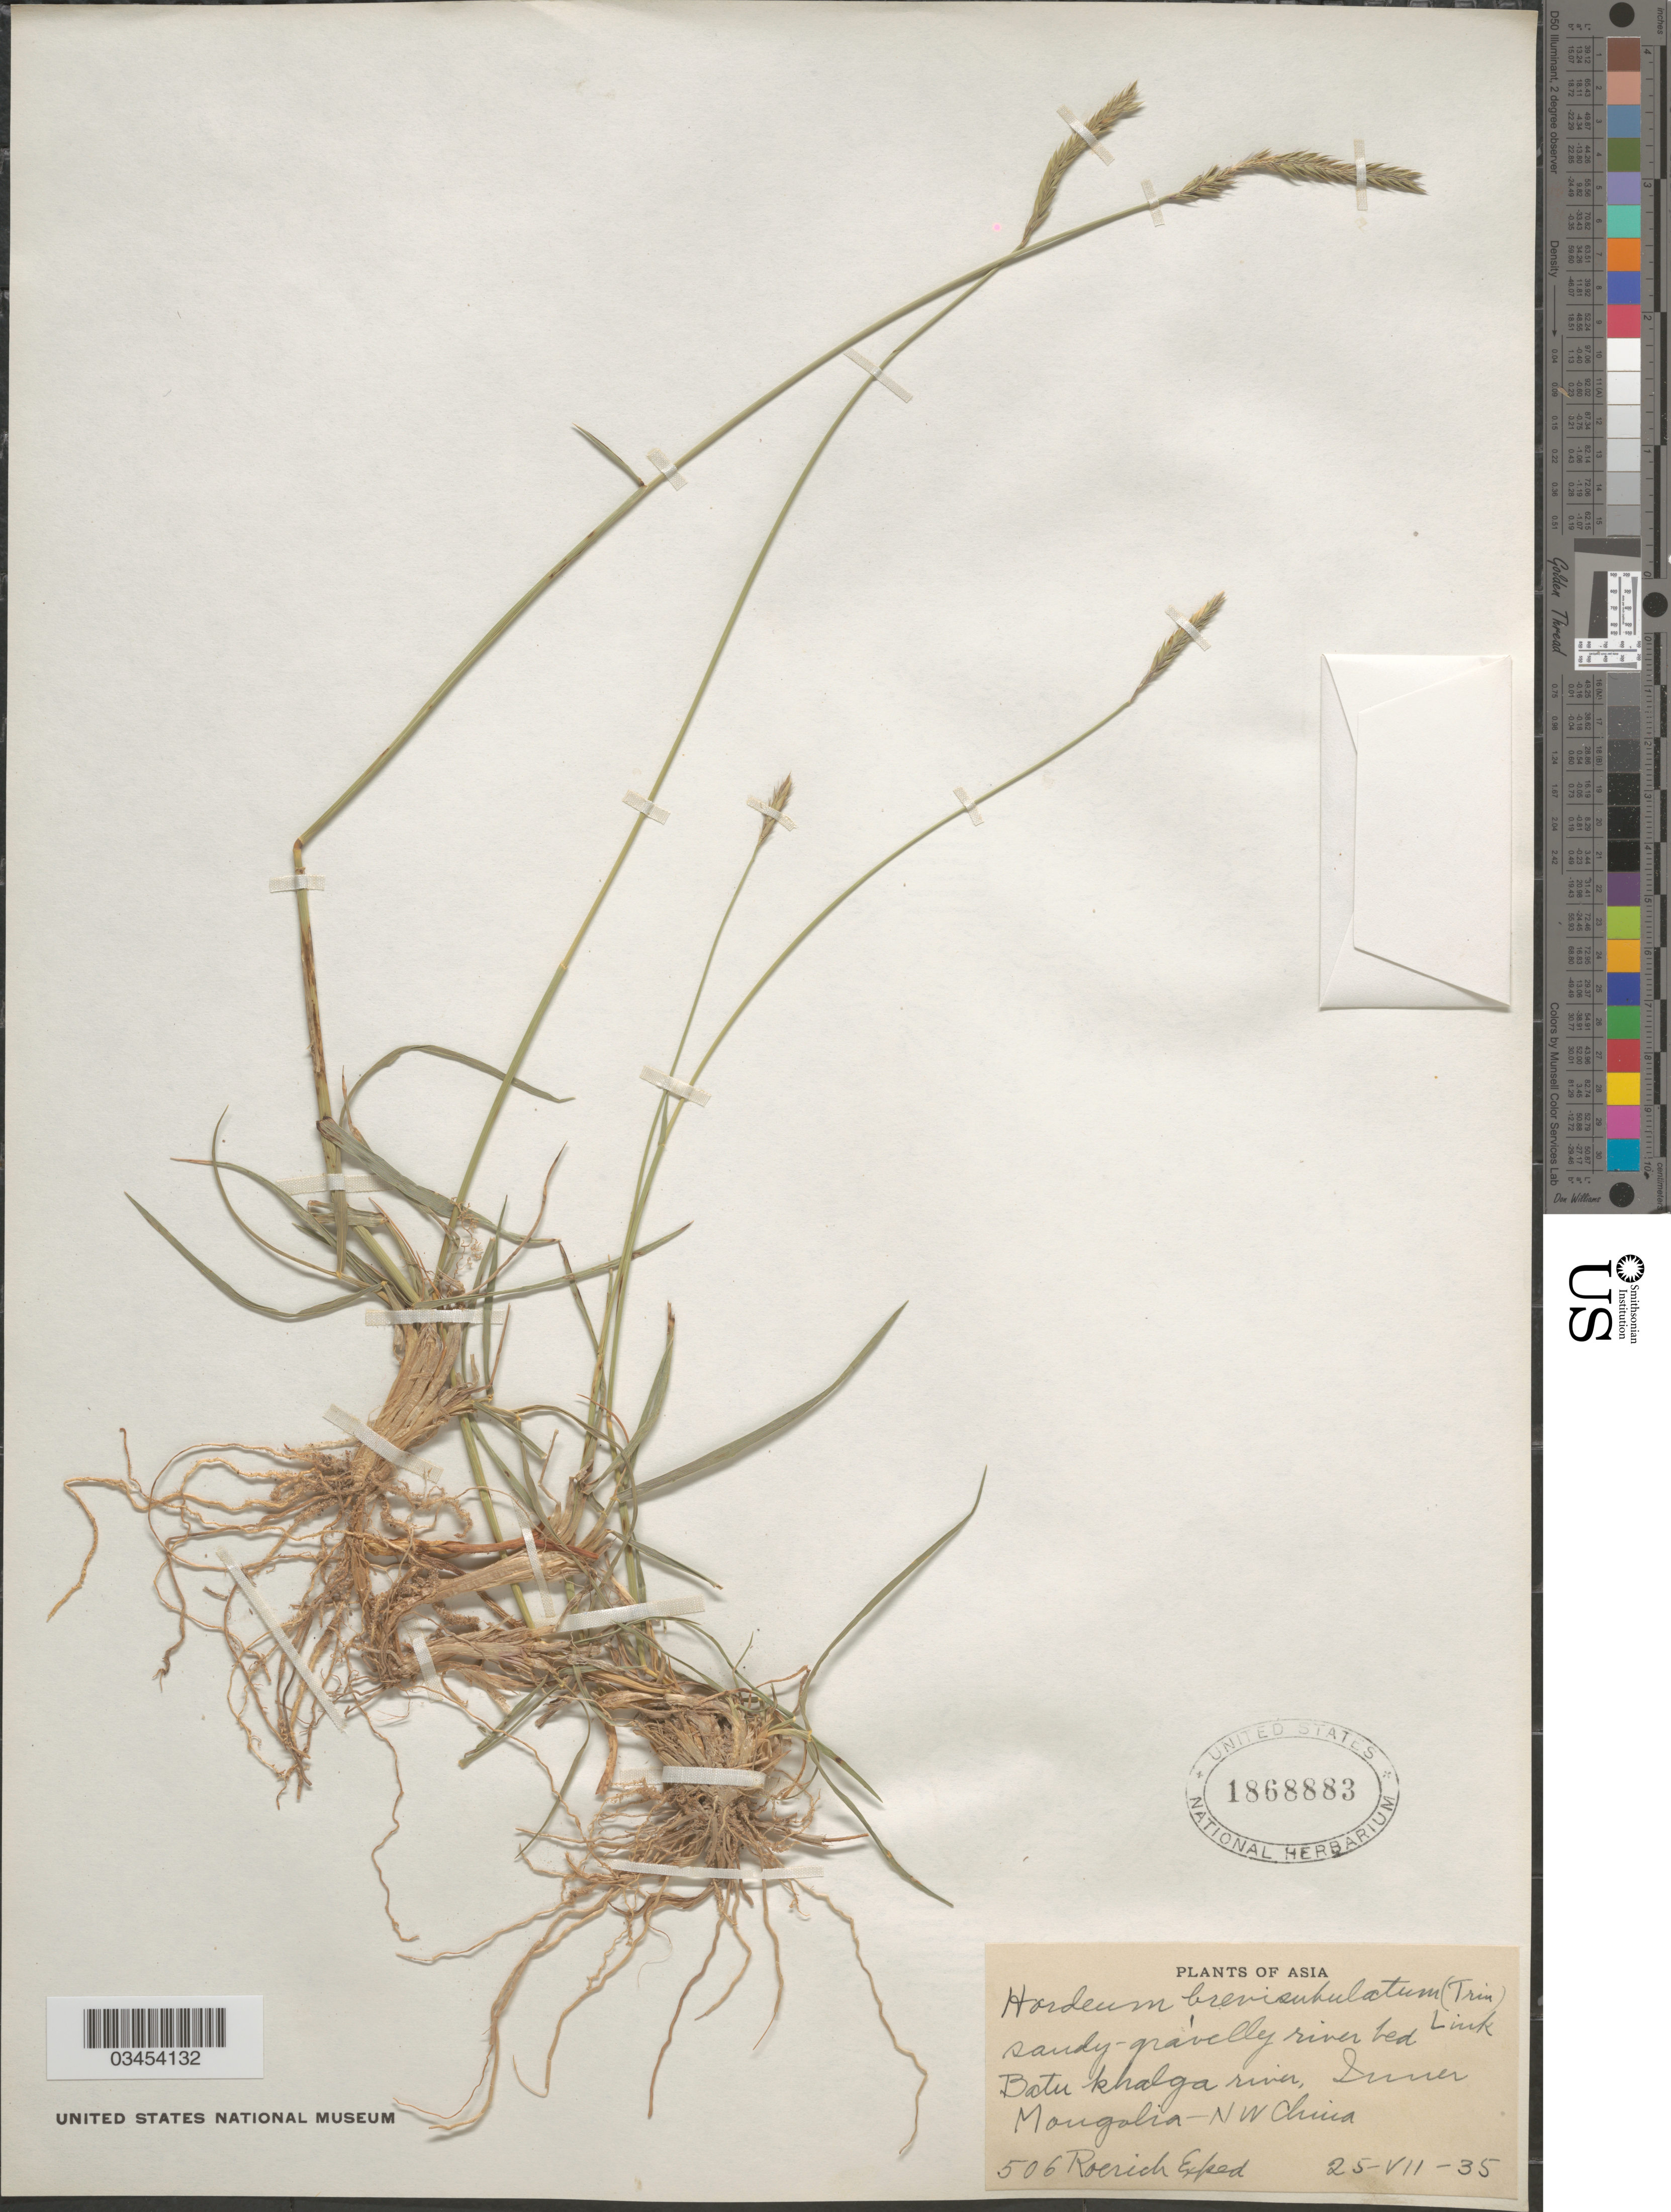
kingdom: Plantae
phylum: Tracheophyta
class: Liliopsida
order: Poales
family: Poaceae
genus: Hordeum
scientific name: Hordeum brevisubulatum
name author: (Trin.) Link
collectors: Roerich Expedition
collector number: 506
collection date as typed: Transcribed d/m/y: 25/7/35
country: China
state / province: Nei Monggol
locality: Batu khalga river, Inner Mongolia - NW China.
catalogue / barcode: US 1868883